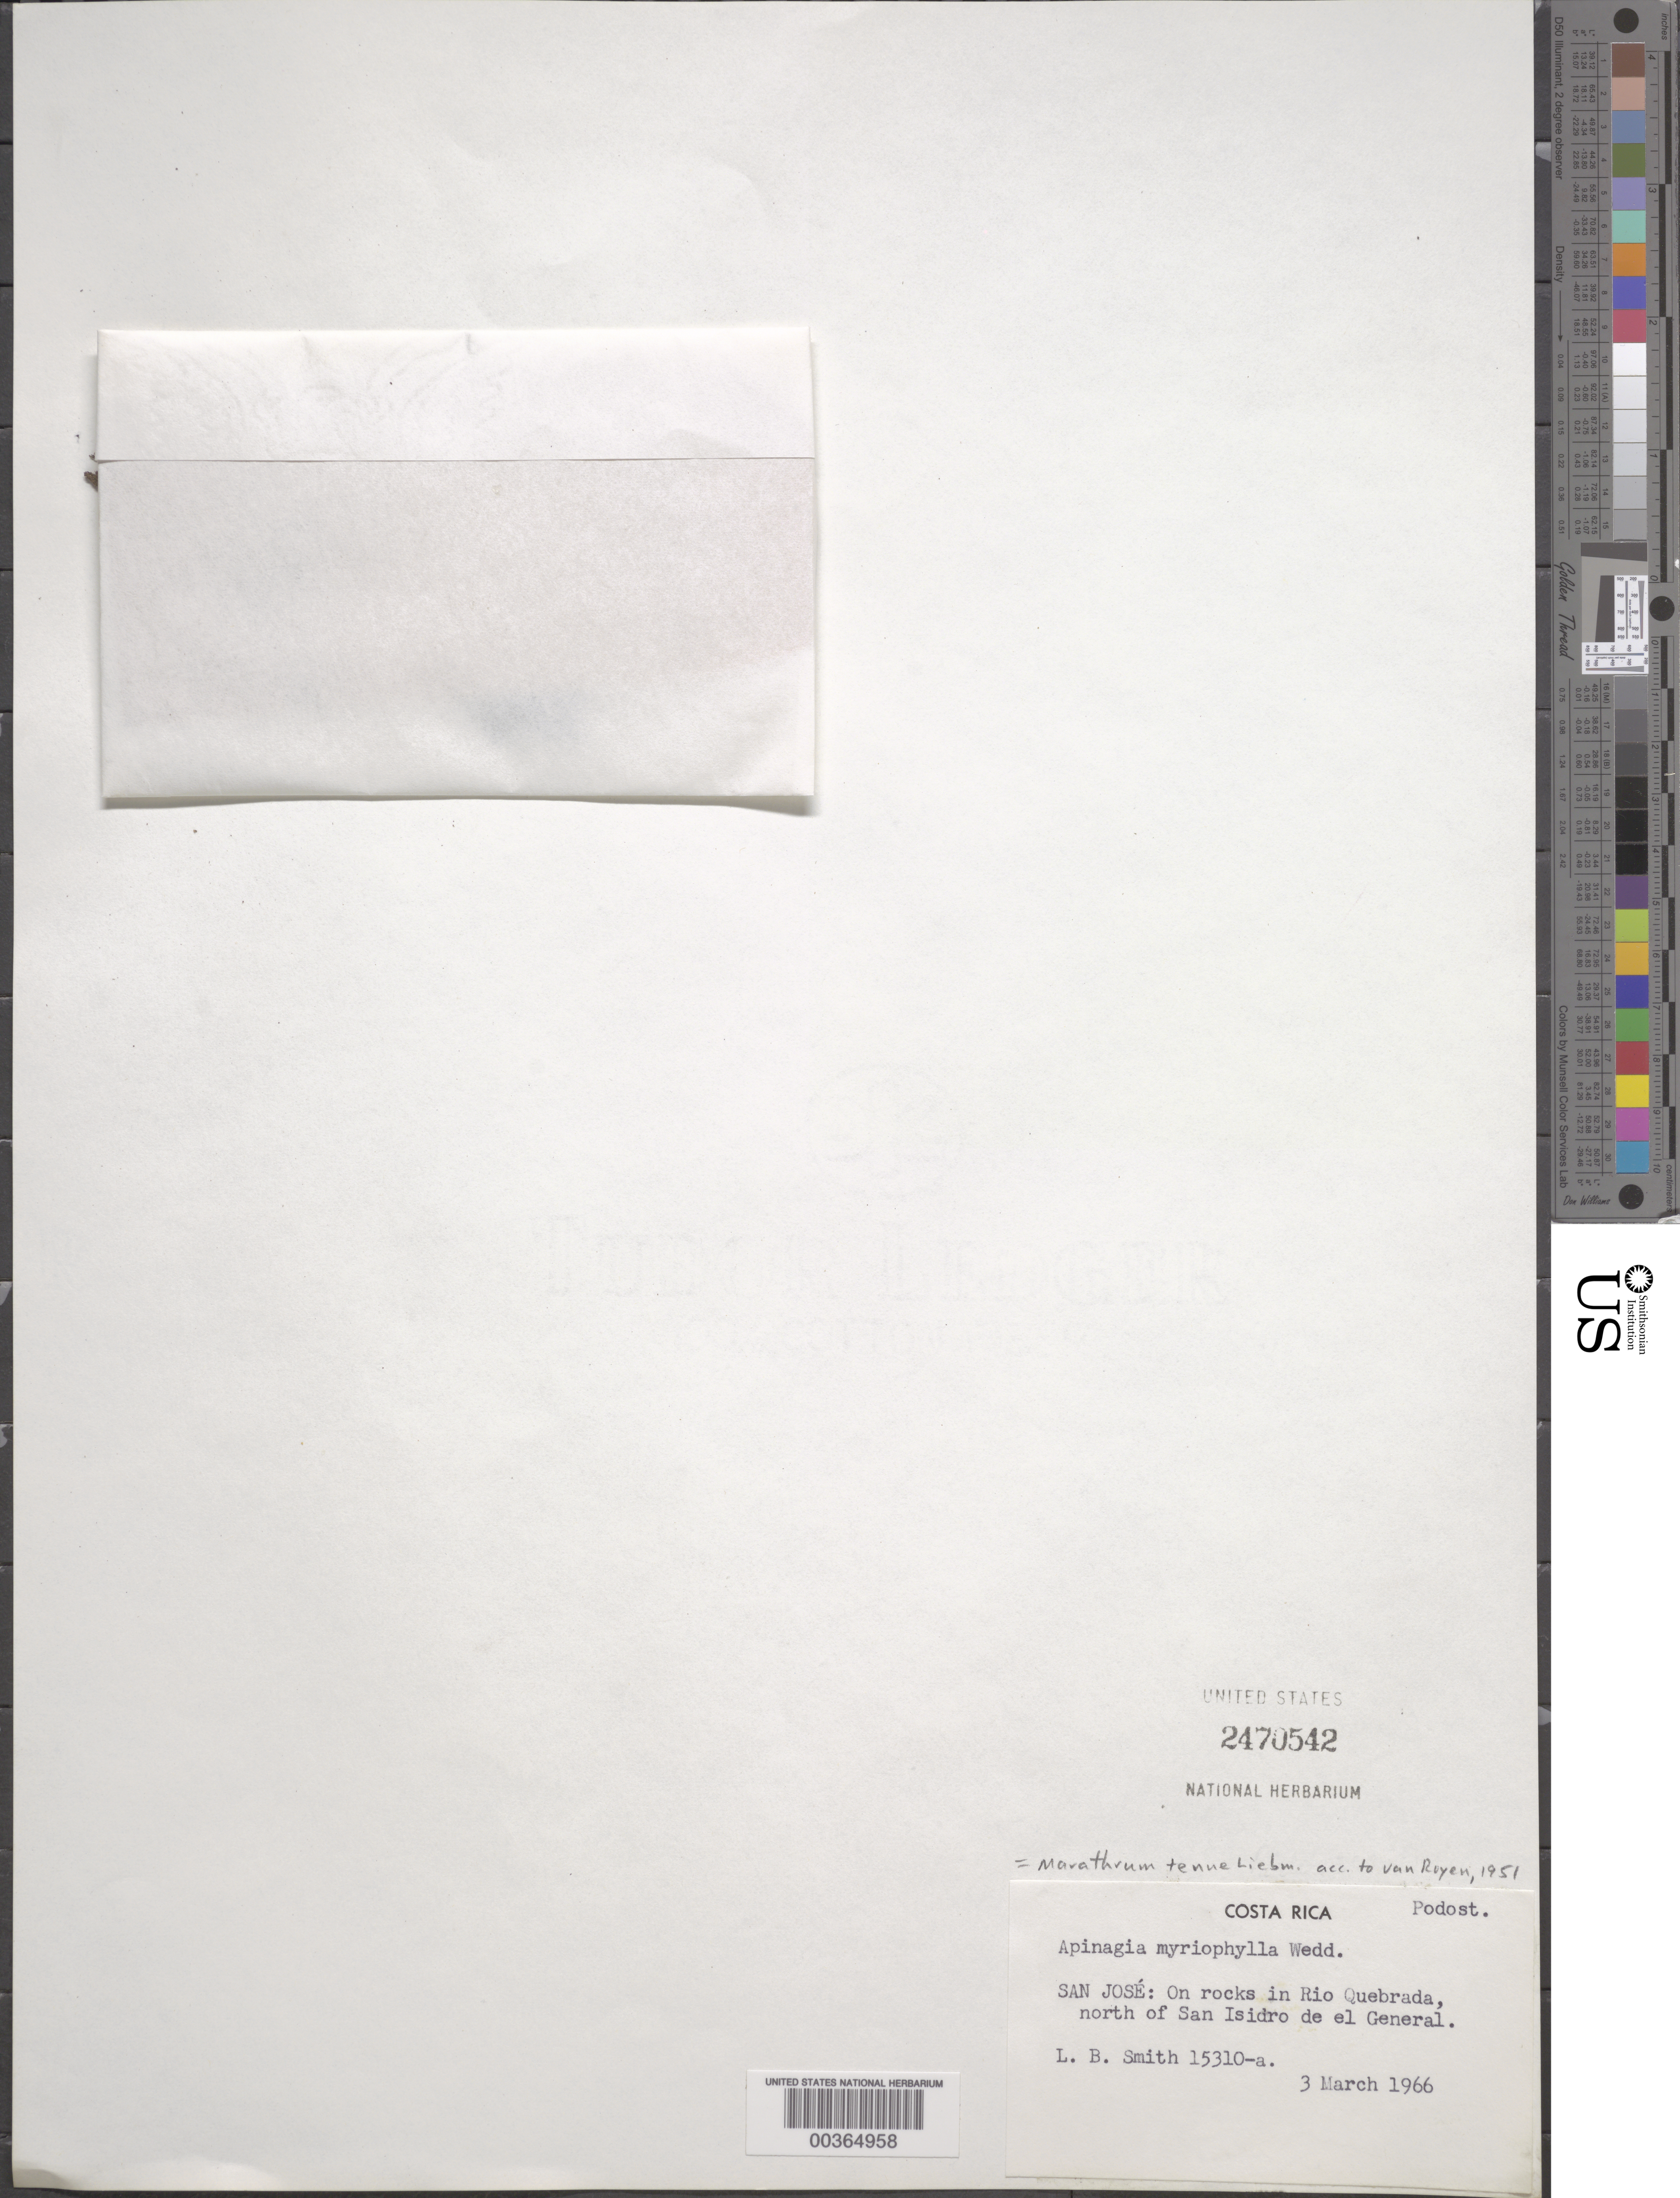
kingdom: Plantae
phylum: Tracheophyta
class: Magnoliopsida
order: Malpighiales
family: Podostemaceae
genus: Marathrum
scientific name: Marathrum tenue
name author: Liebm.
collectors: L. Smith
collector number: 15310-a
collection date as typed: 03 Mar 1966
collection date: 1966-03-03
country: Costa Rica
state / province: San José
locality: Rio quebrada n of san isidro de el general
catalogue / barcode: US 2470542